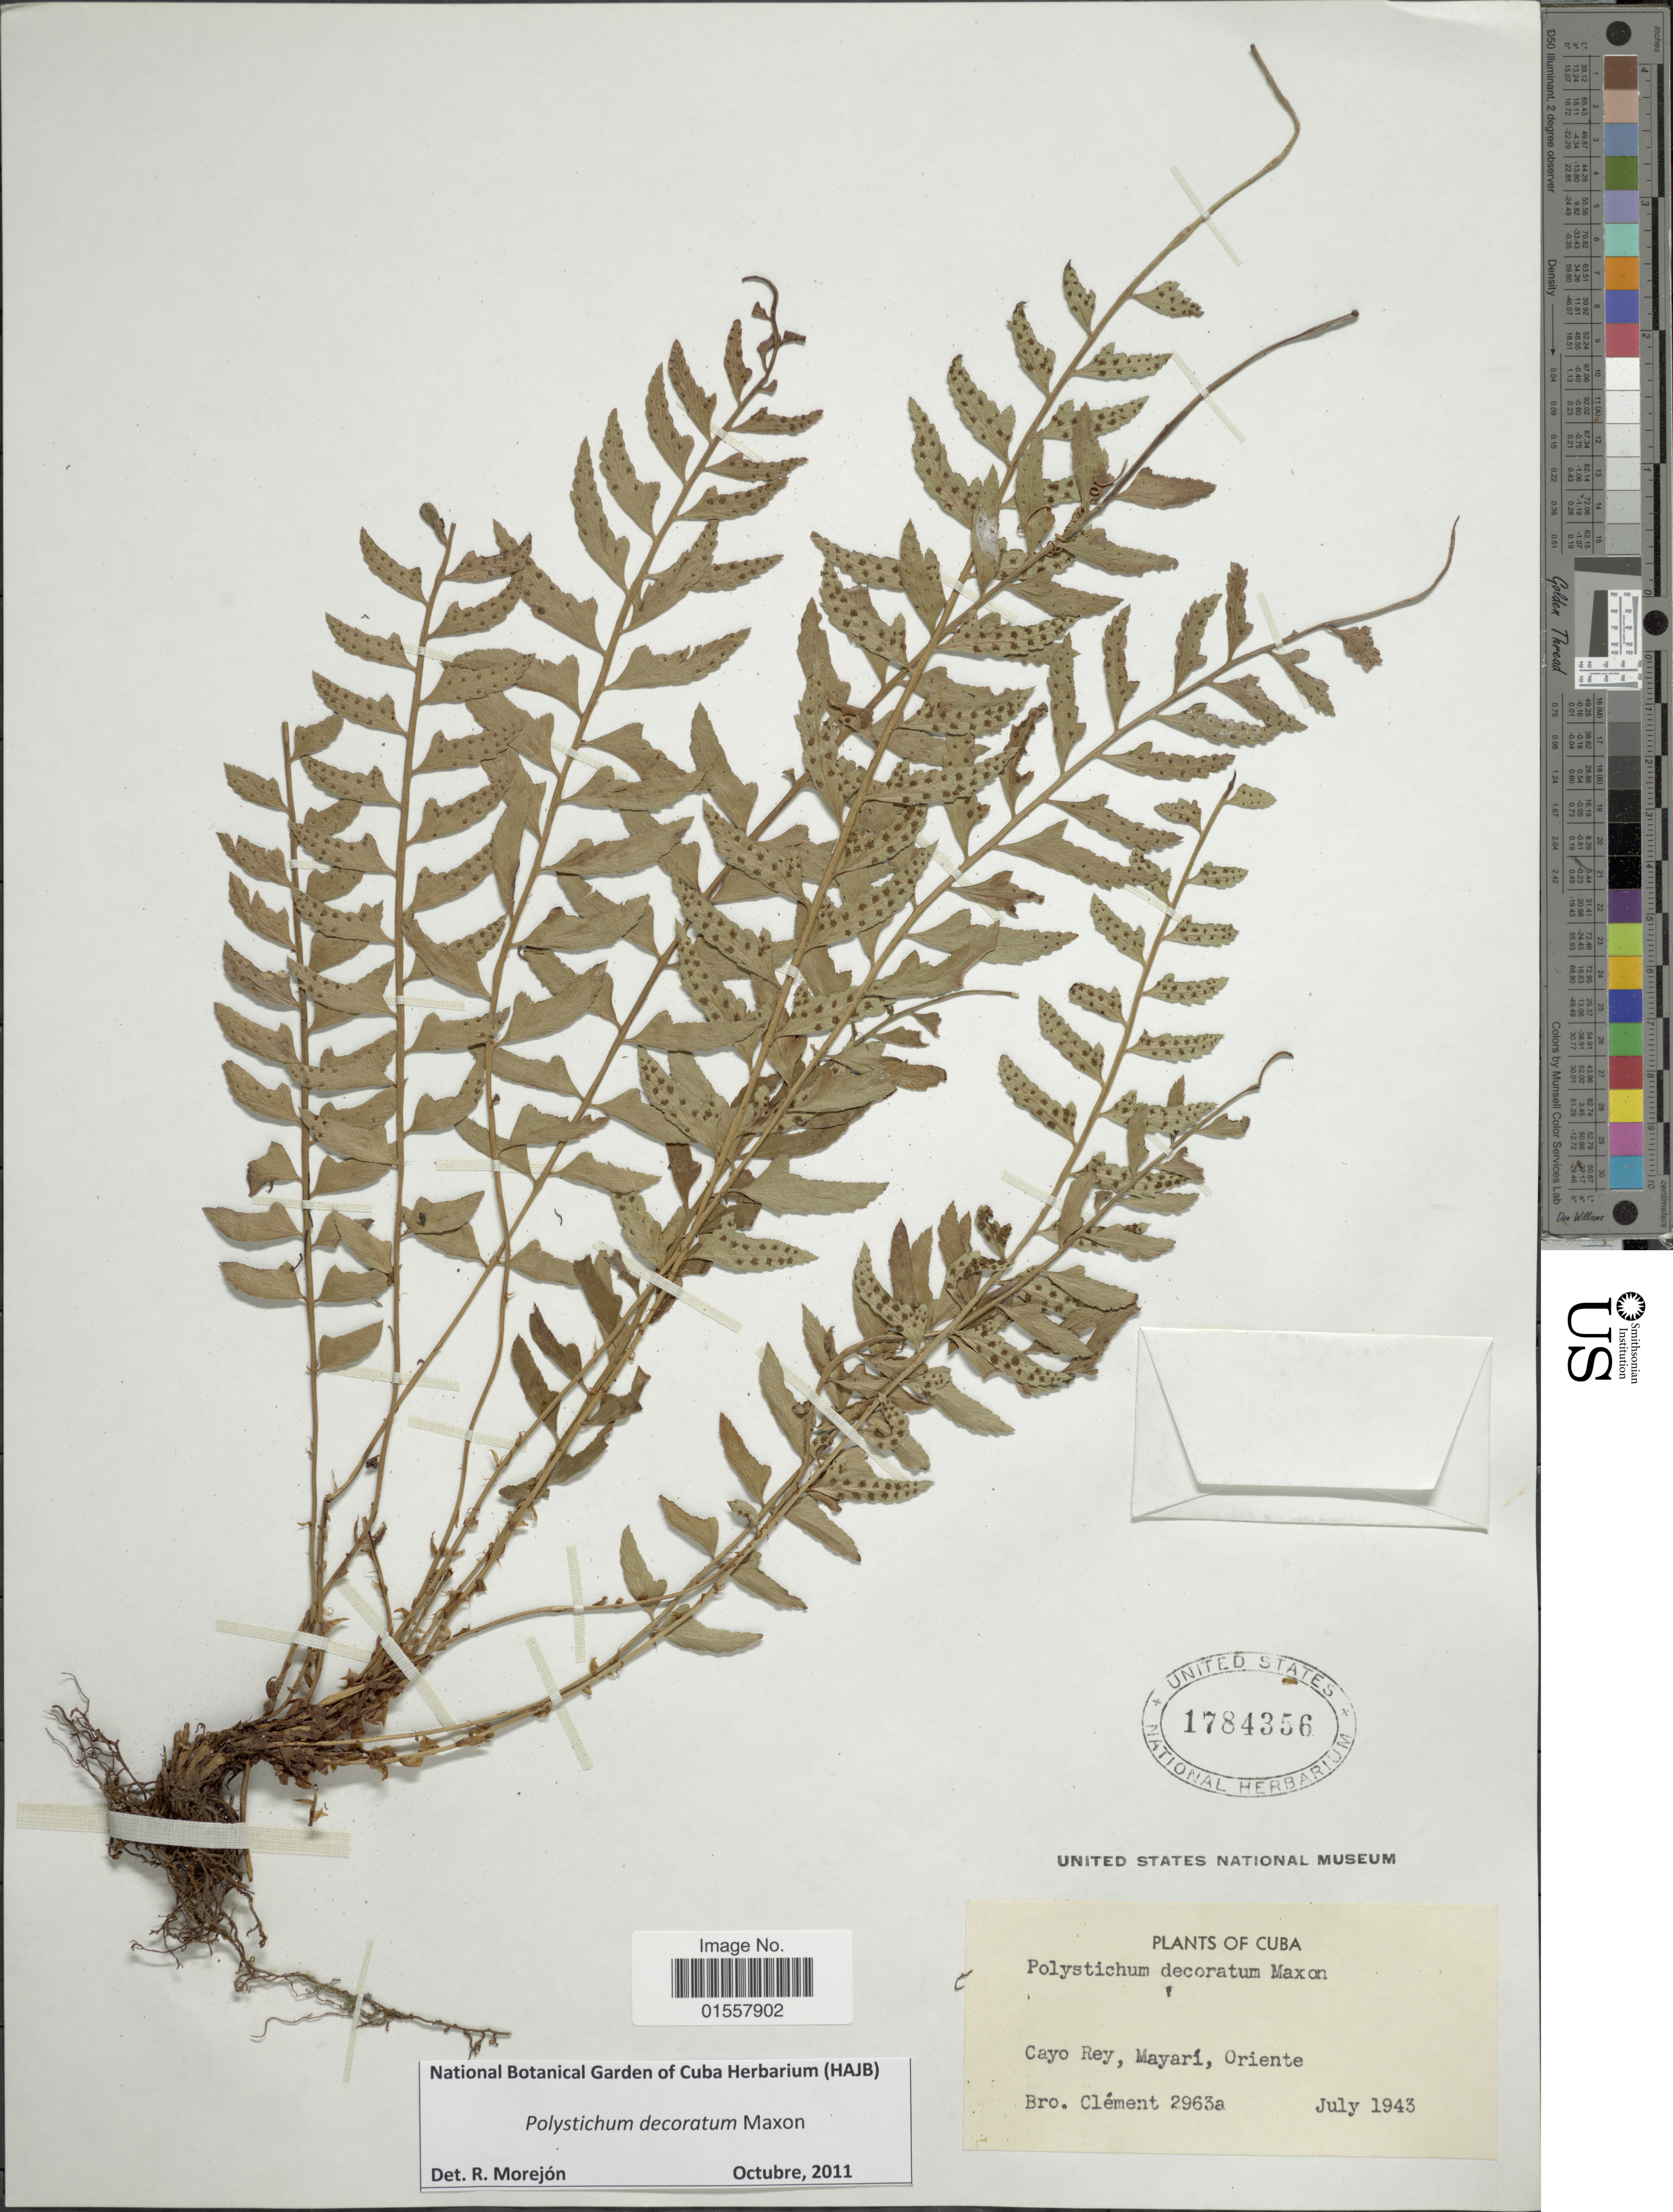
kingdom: Plantae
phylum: Tracheophyta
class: Polypodiopsida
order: Polypodiales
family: Dryopteridaceae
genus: Polystichum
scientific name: Polystichum decoratum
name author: Maxon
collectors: B. Clement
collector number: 2963a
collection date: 1943-07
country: Cuba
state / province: Oriente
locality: Cayo Rey, Mayari, Oriente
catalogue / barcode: US 1784356